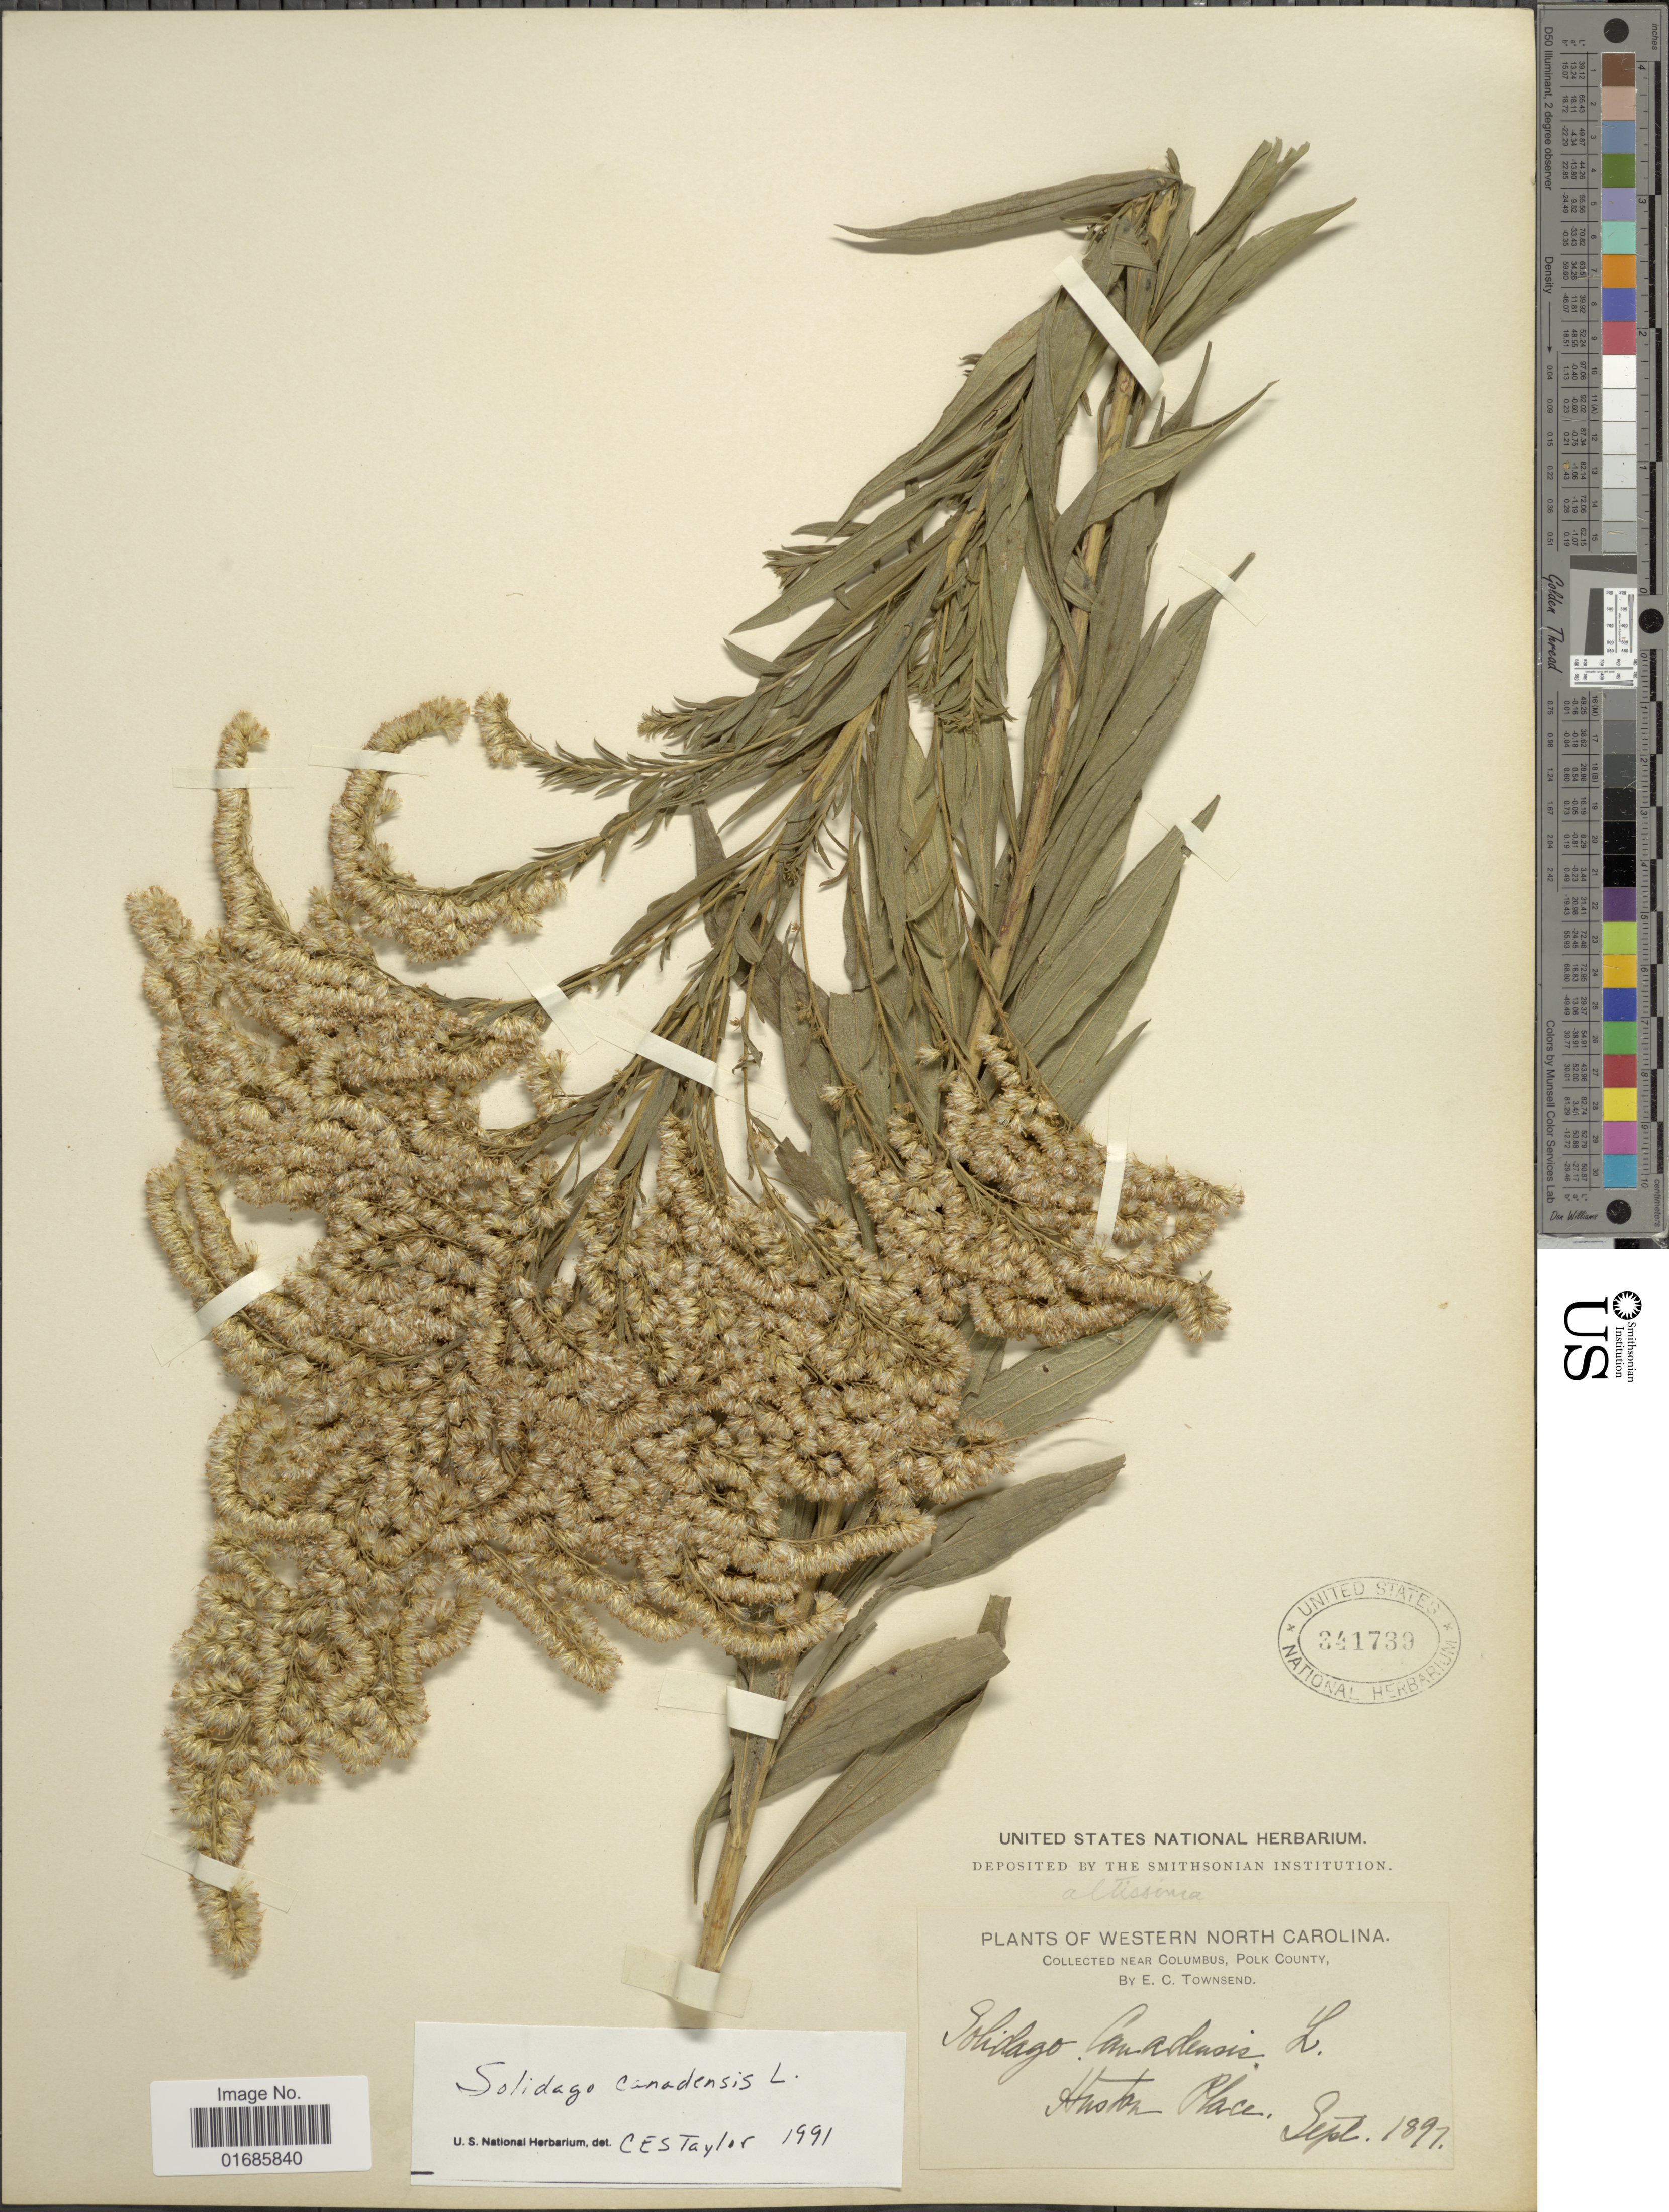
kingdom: Plantae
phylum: Tracheophyta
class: Magnoliopsida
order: Asterales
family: Asteraceae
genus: Solidago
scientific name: Solidago canadensis var. scabra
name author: (Muhl. ex Willd.) Torr. & A. Gray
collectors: E. C. Townsend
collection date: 1897-09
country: United States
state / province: North Carolina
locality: Western North Carolina. Near Columbus, Polk County. Hunston Place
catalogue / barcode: US 341739